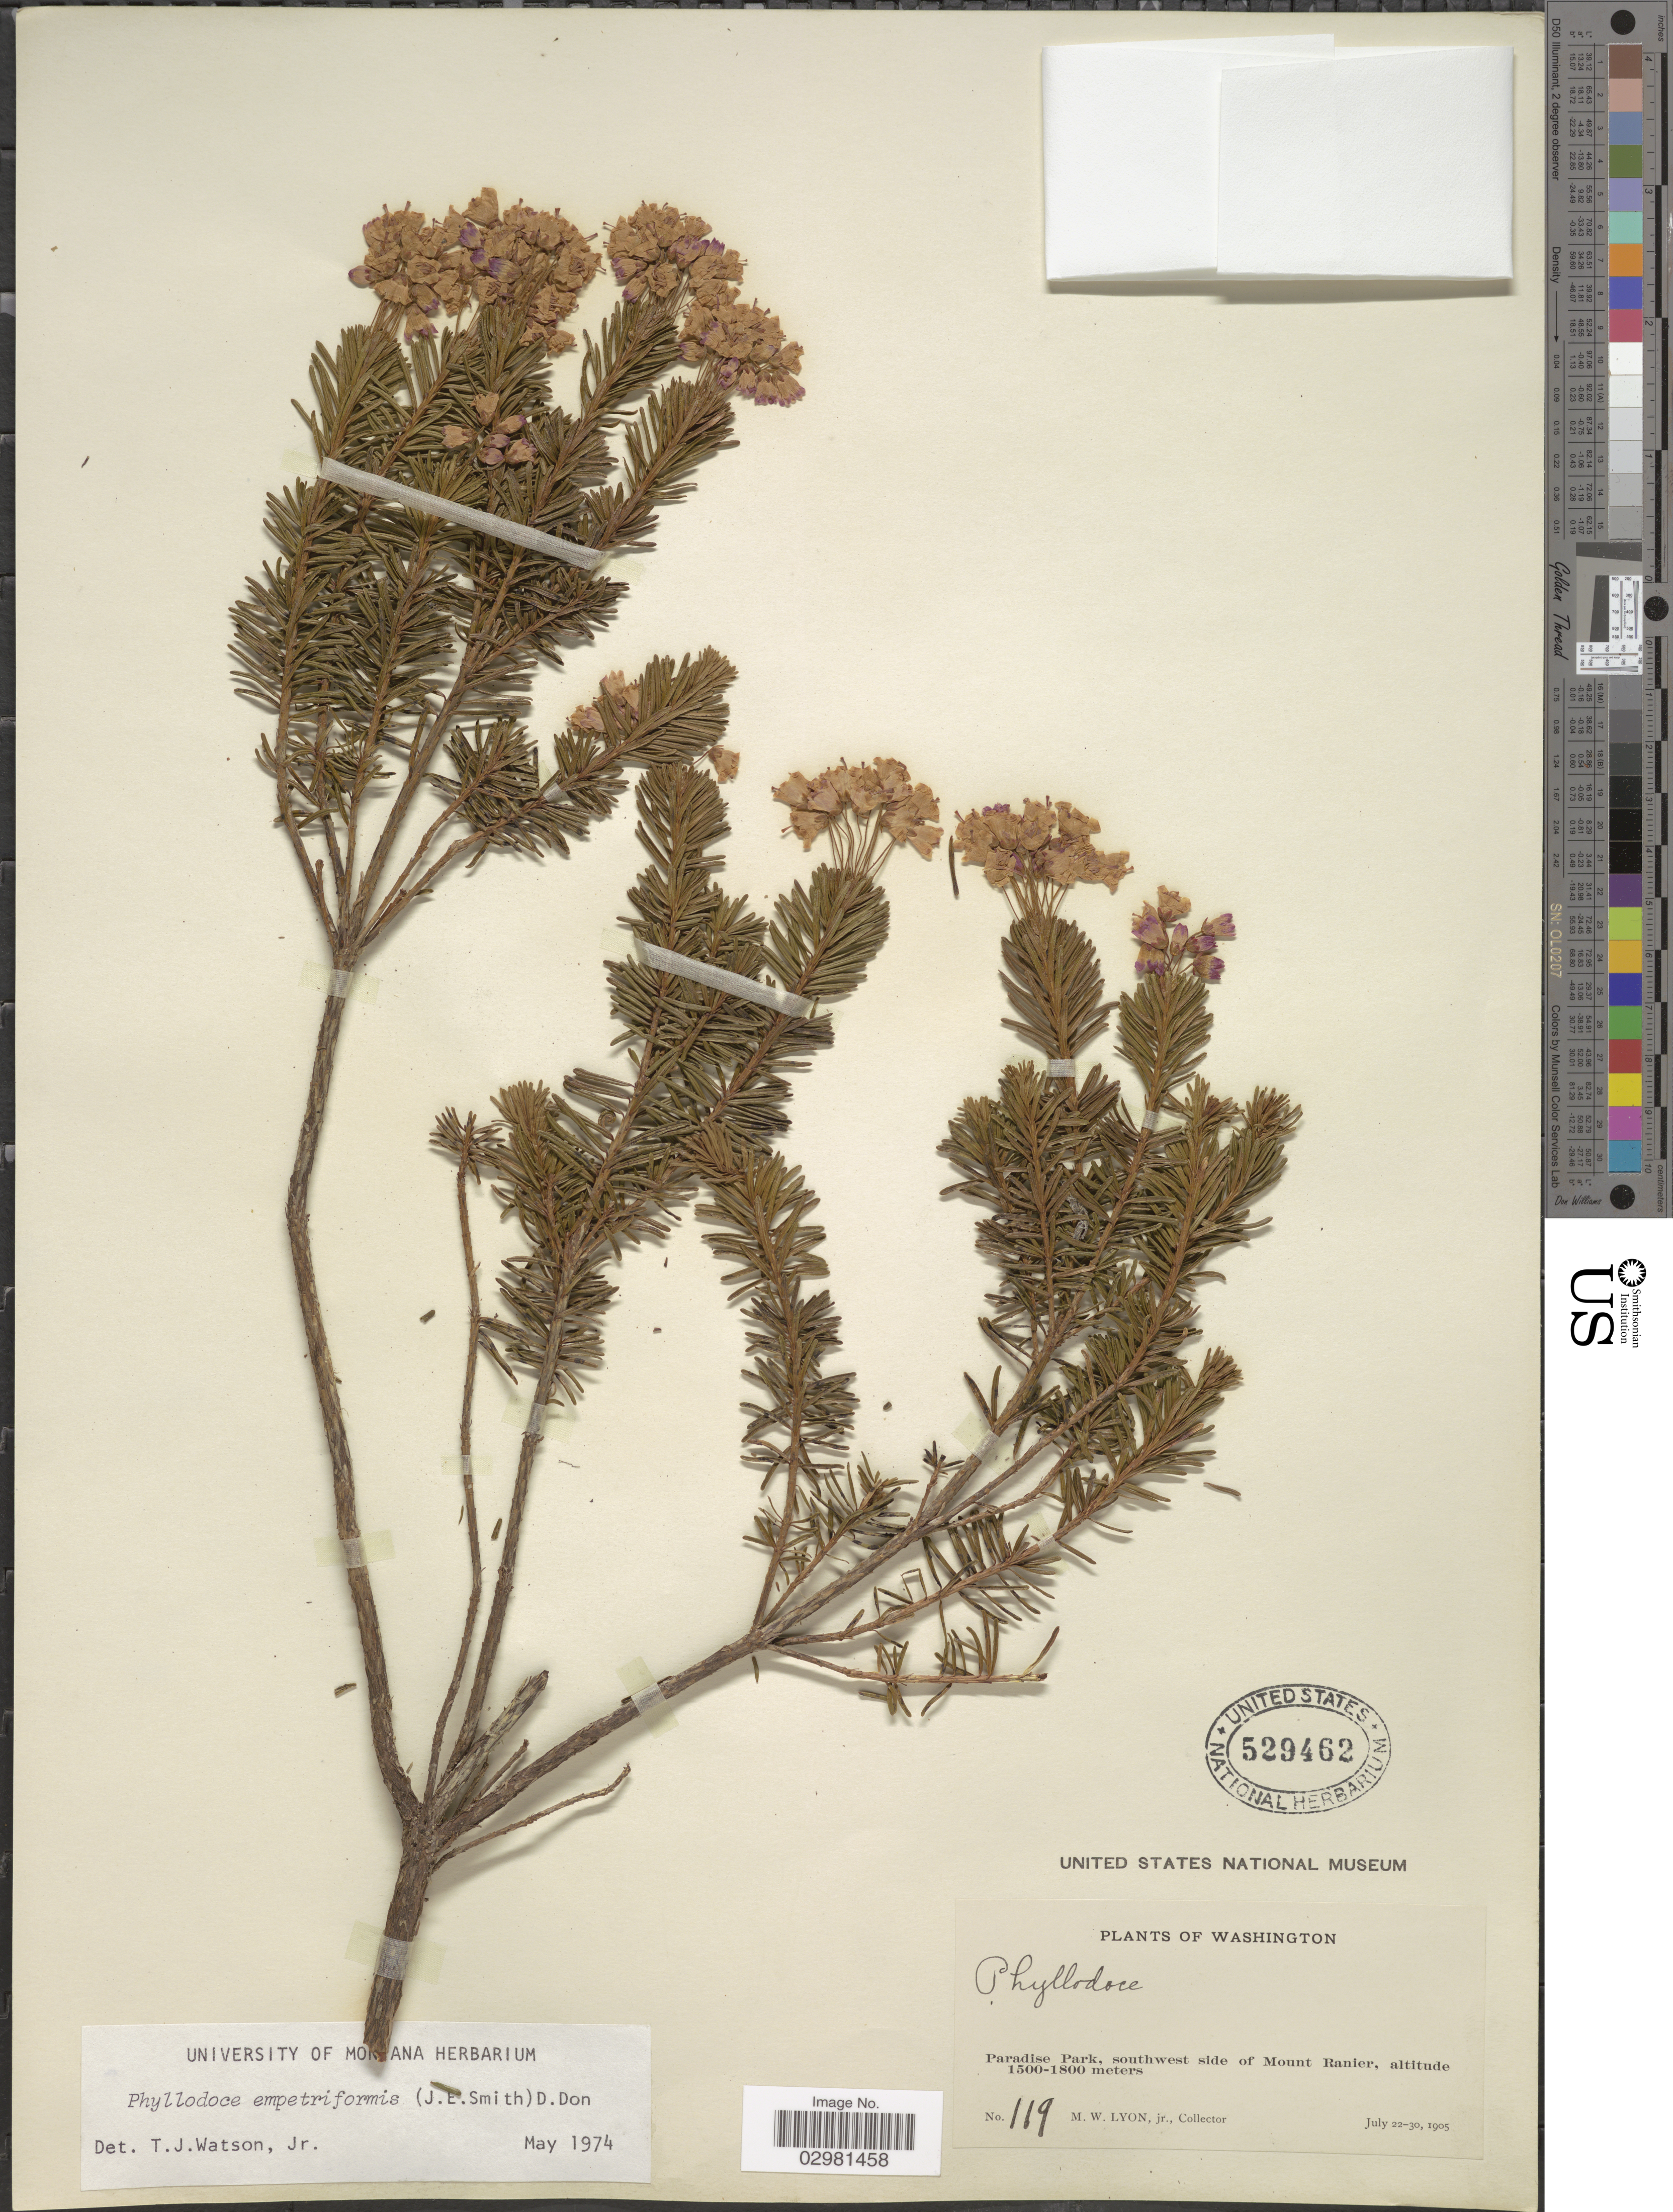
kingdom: Plantae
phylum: Tracheophyta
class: Magnoliopsida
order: Ericales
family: Ericaceae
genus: Phyllodoce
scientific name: Phyllodoce empetiformis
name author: (Small) D. Don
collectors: M. Lyon Jr.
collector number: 119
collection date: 1905-07-22/1905-07-30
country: United States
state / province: Washington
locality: Paradise park, southwest side of Mount Ranier.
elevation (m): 1500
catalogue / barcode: US 529462